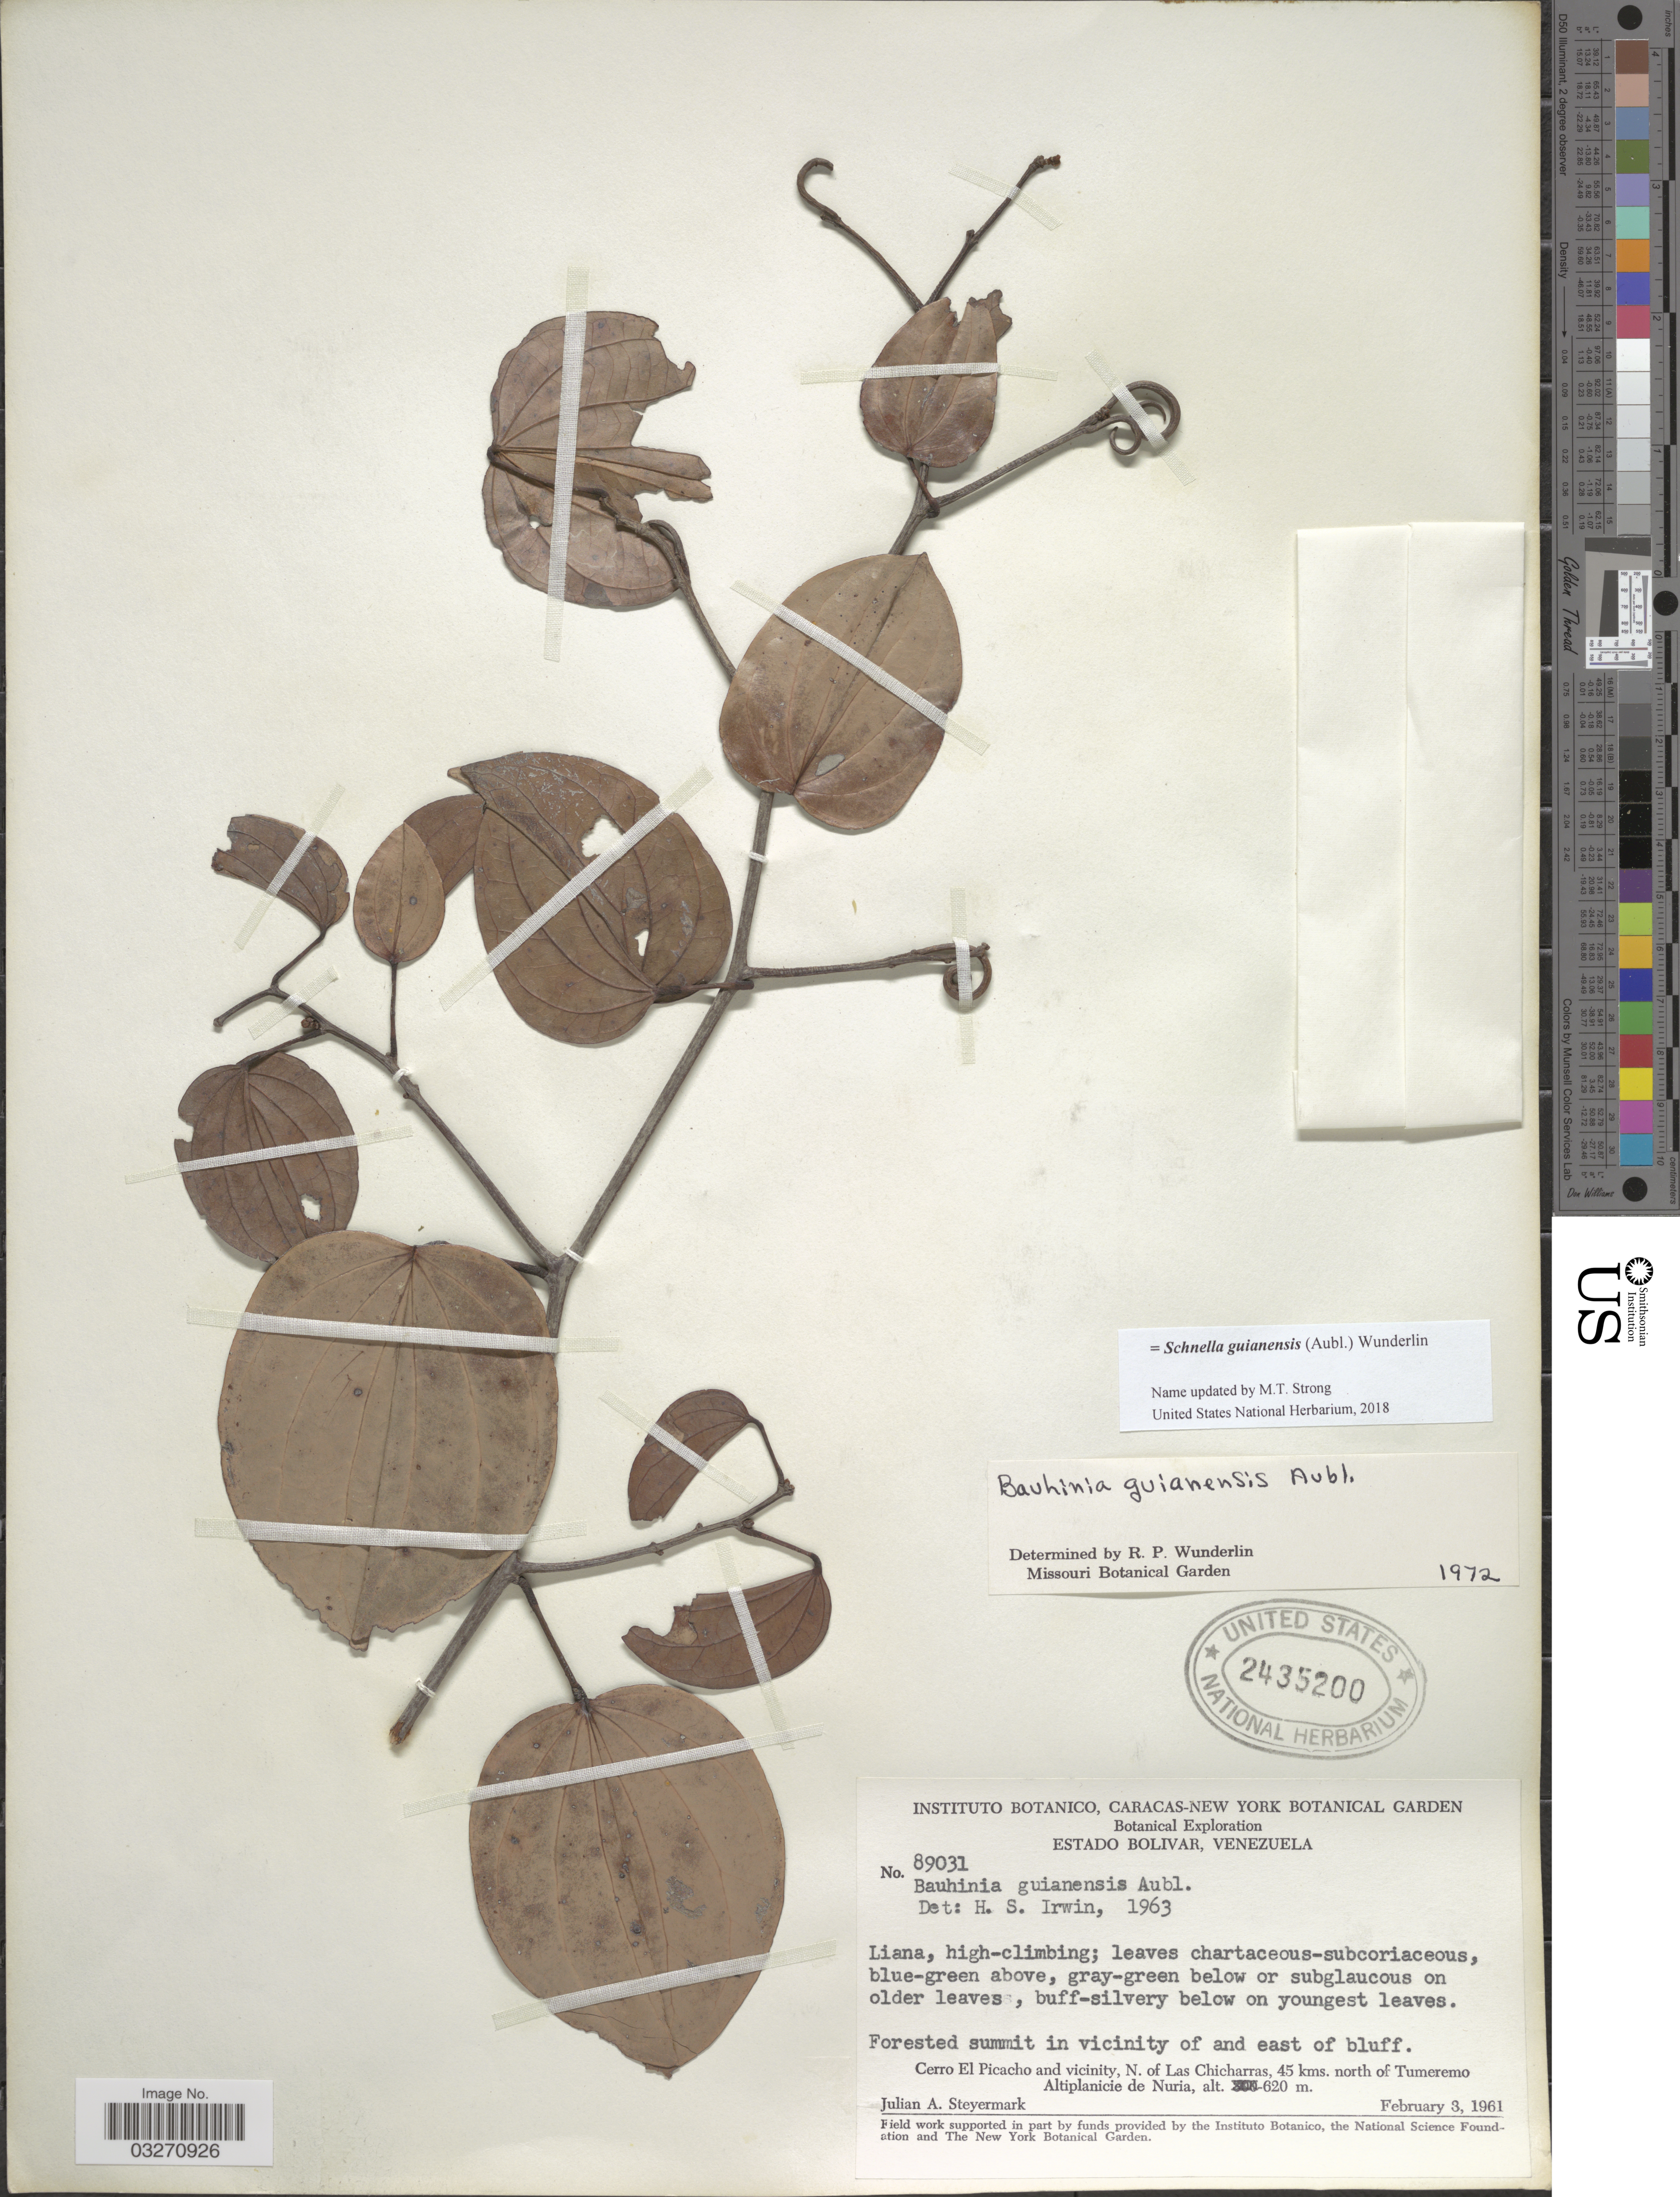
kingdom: Plantae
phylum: Tracheophyta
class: Magnoliopsida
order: Fabales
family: Fabaceae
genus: Schnella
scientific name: Schnella guianensis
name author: (Aubl.) Wunderlin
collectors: J. Steyermark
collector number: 89031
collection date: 1961-02-03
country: Venezuela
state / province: Bolivar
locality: Forested summit in vicinity of and east of bluff. Cerro El Picacho and vicinity, N. of Las Chicharras, 45 kms. north of Tumeremo, Altiplanicie de Nuria.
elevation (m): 620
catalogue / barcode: US 2435200